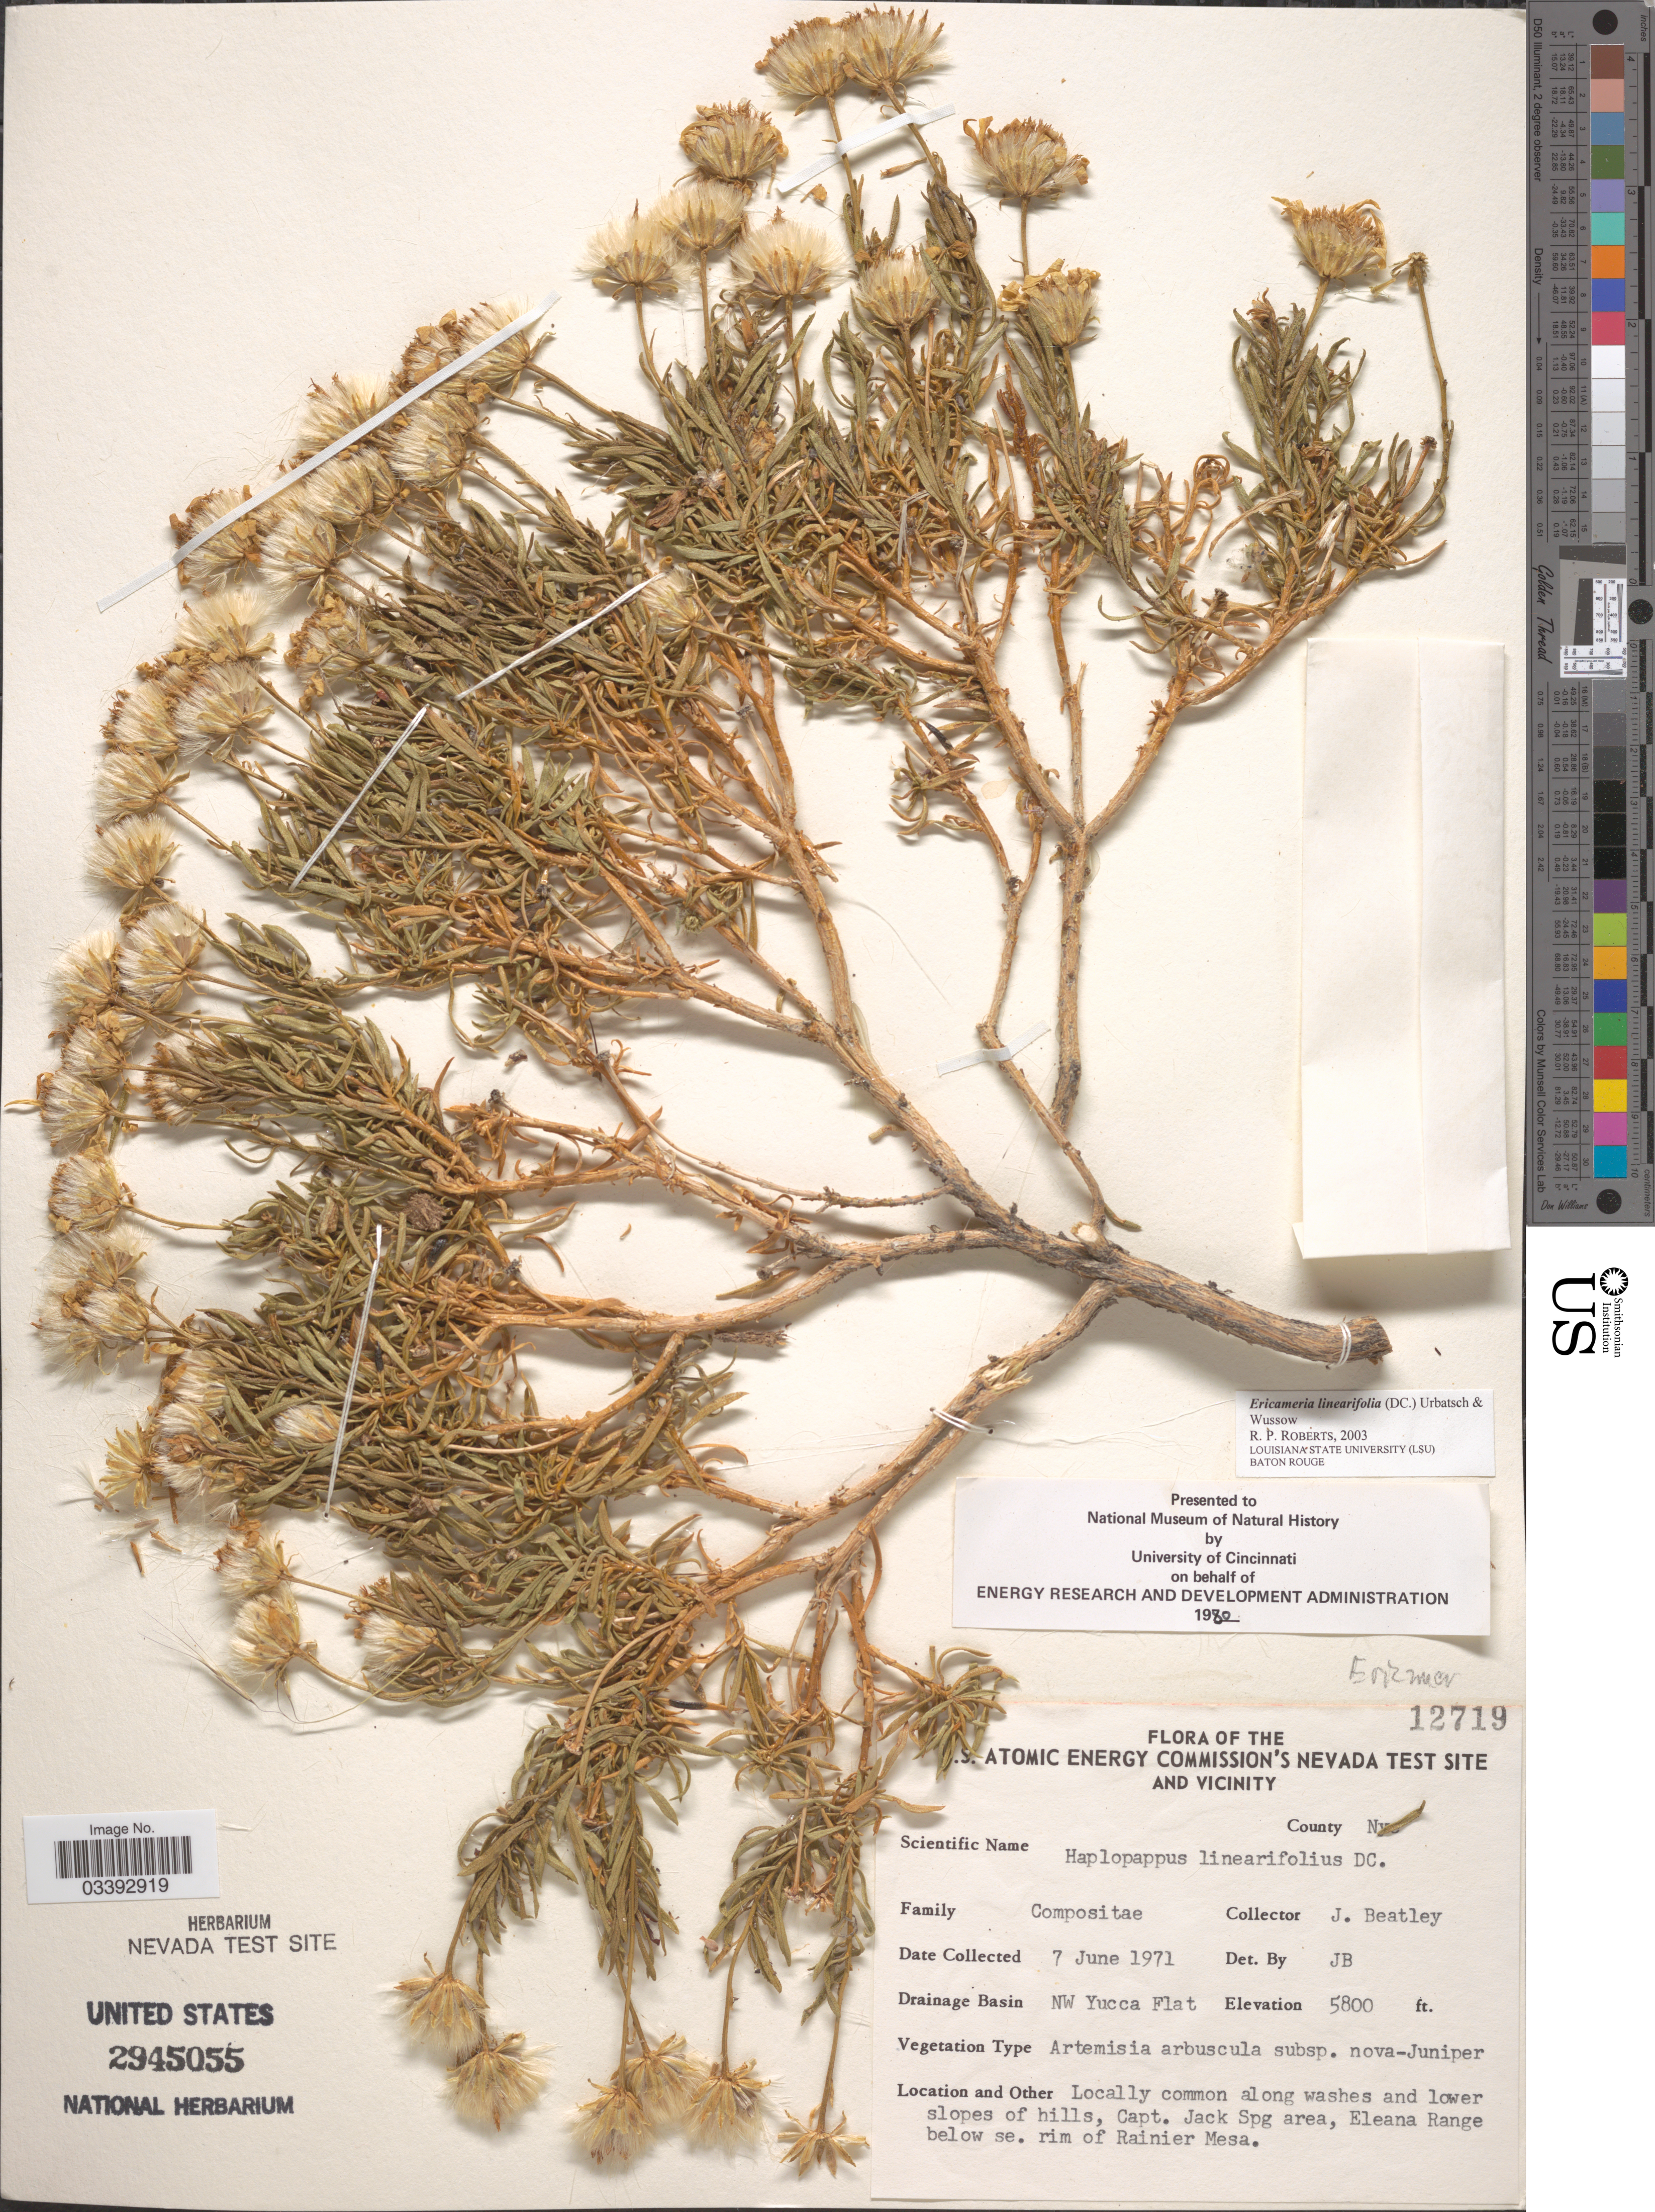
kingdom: Plantae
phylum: Tracheophyta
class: Magnoliopsida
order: Asterales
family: Asteraceae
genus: Ericameria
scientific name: Ericameria linearifolia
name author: (DC.) Urbatsch & Wussow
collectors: J. C. Beatley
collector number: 12719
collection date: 1971-06-07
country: United States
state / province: Nevada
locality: U.S. Atomic Energy Commission's Nevada Test Site and Vicinity. County Nye, Drainage Basin NW Yucca Flat. Locally common along washes and lower slopes of hills, Capt. Jack Spg area, Eleana Range below se. rim of Rainier Mesa.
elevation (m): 1768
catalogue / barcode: US 2945055